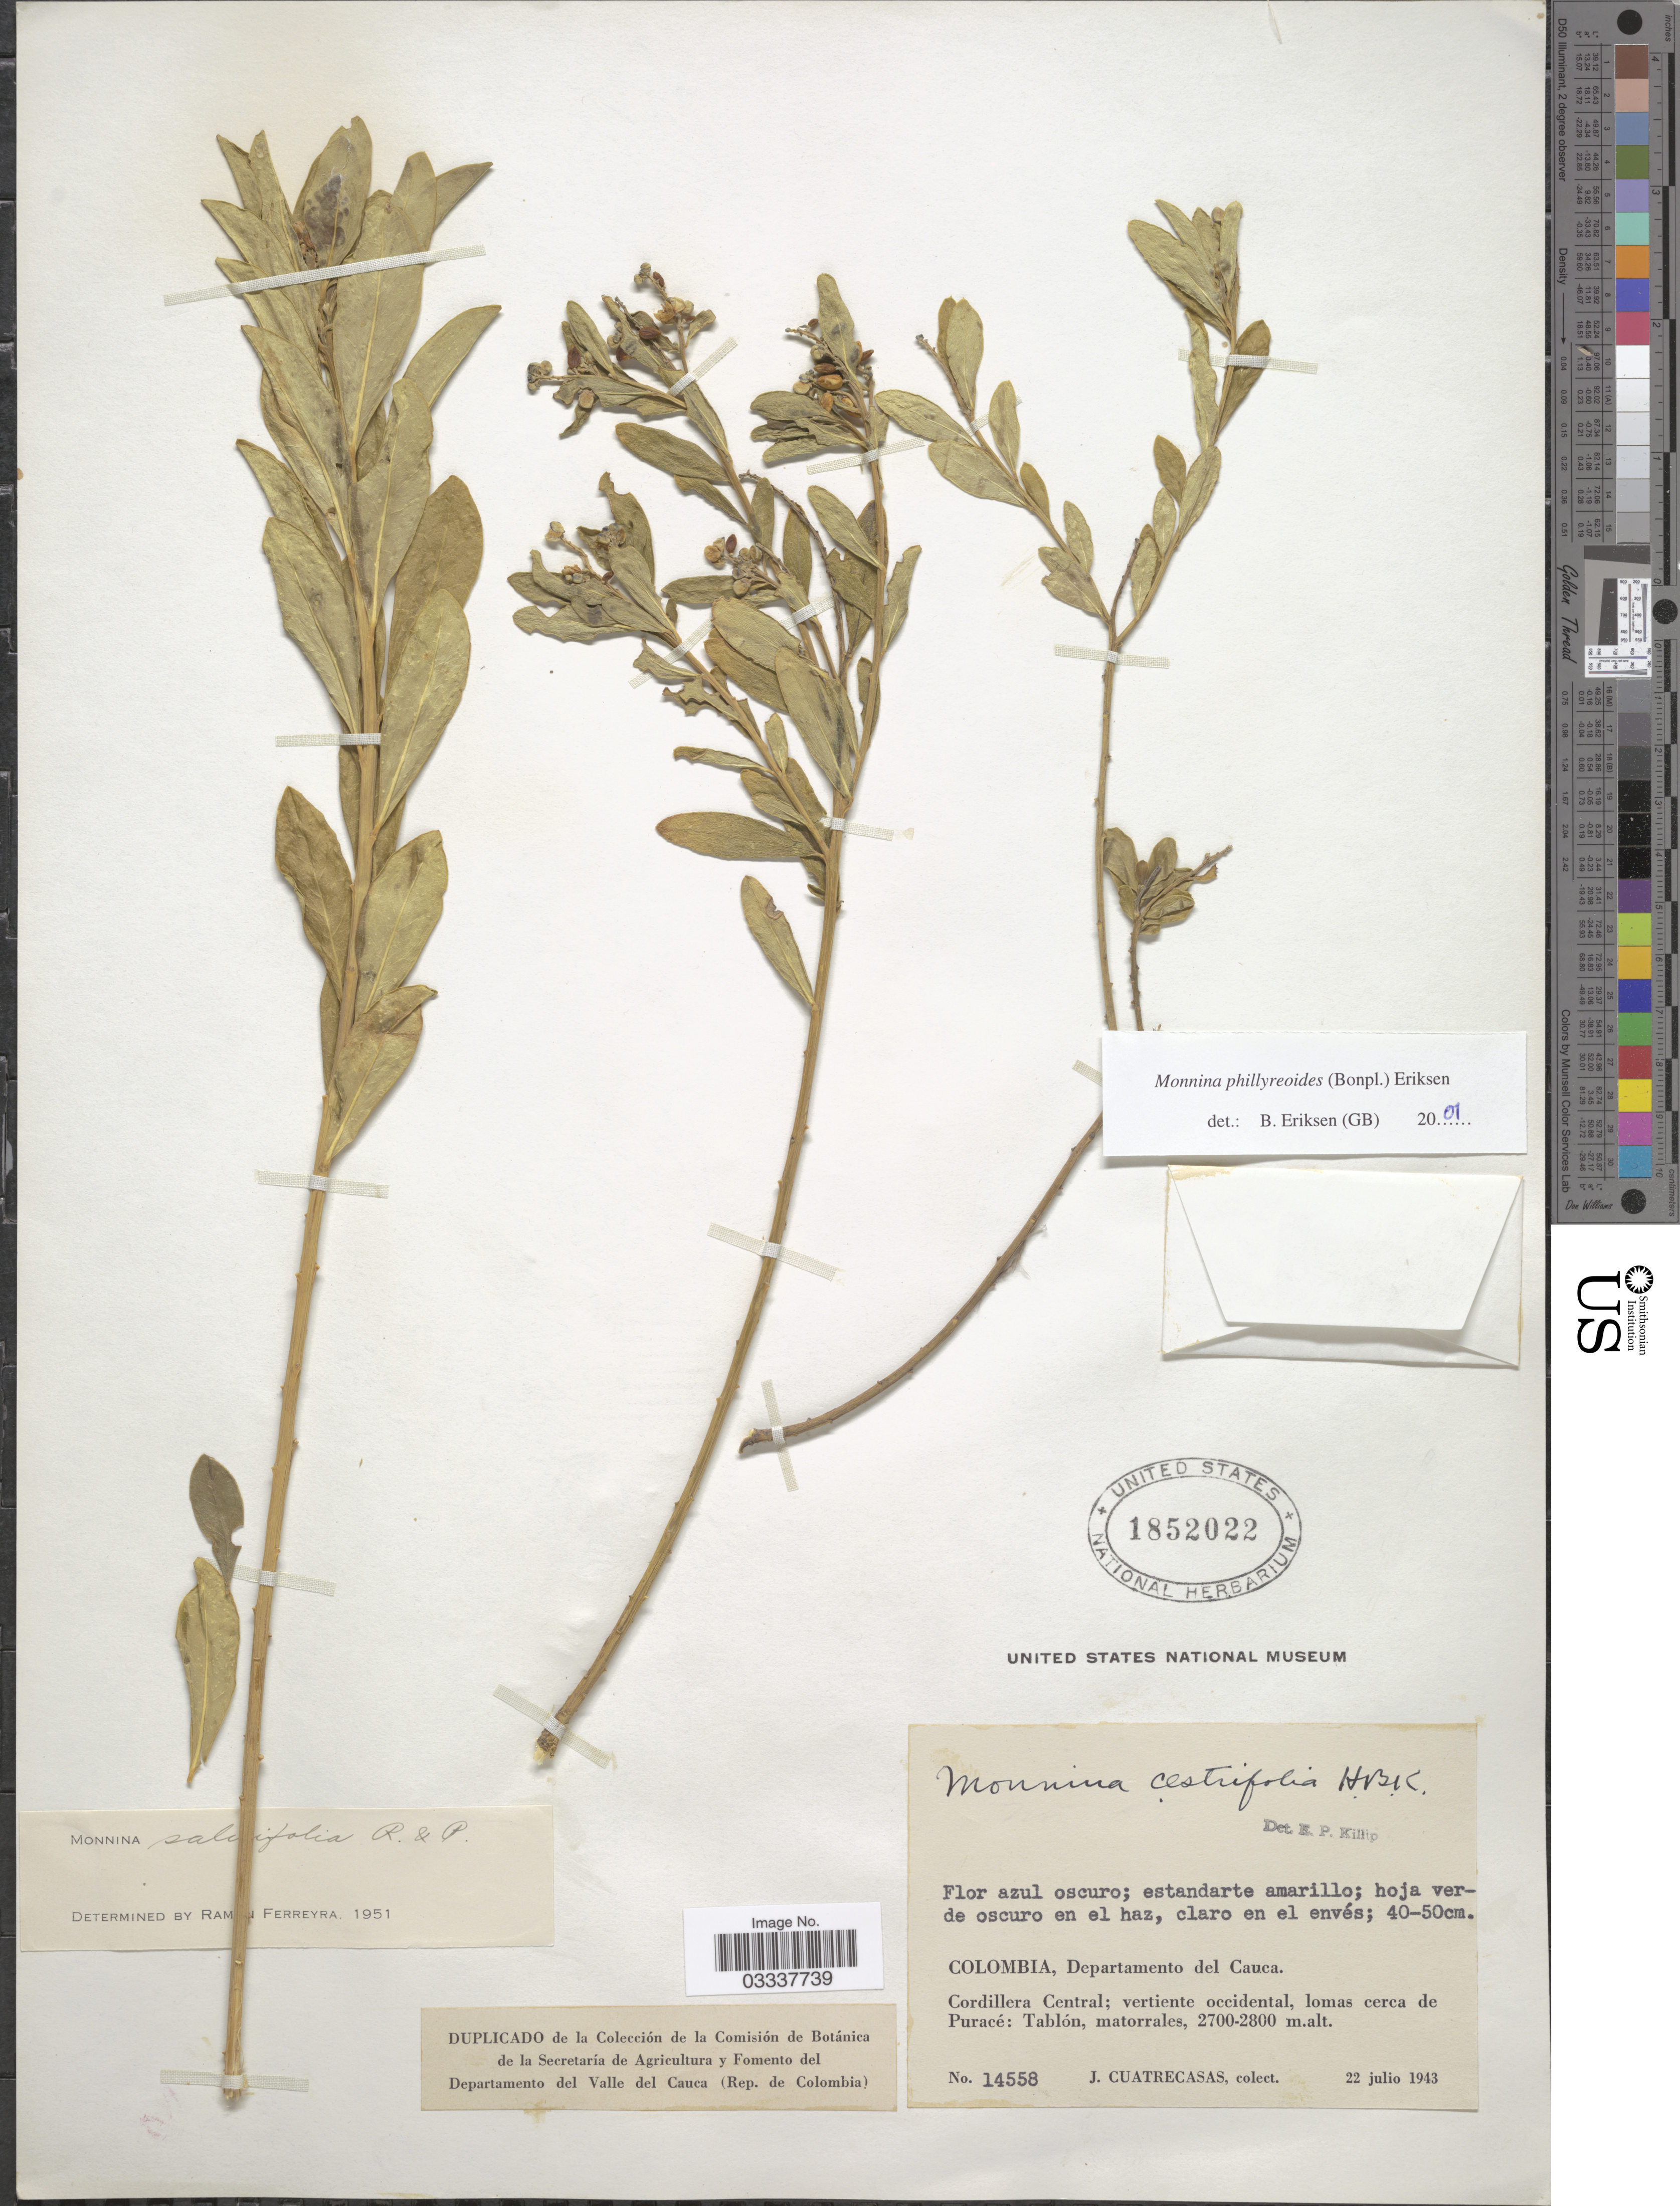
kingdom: Plantae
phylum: Tracheophyta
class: Magnoliopsida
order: Fabales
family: Polygalaceae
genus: Monnina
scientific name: Monnina phillyreoides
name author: (Bonpl.) B. Eriksen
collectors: J. Cuatrecasas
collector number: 14558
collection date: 1943-07-22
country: Colombia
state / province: Cauca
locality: Departamento del Cauca. Cordillera Central; vertiente occidental, lomas cerca de Puracé: Tablón.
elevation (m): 2700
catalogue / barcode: US 1852022